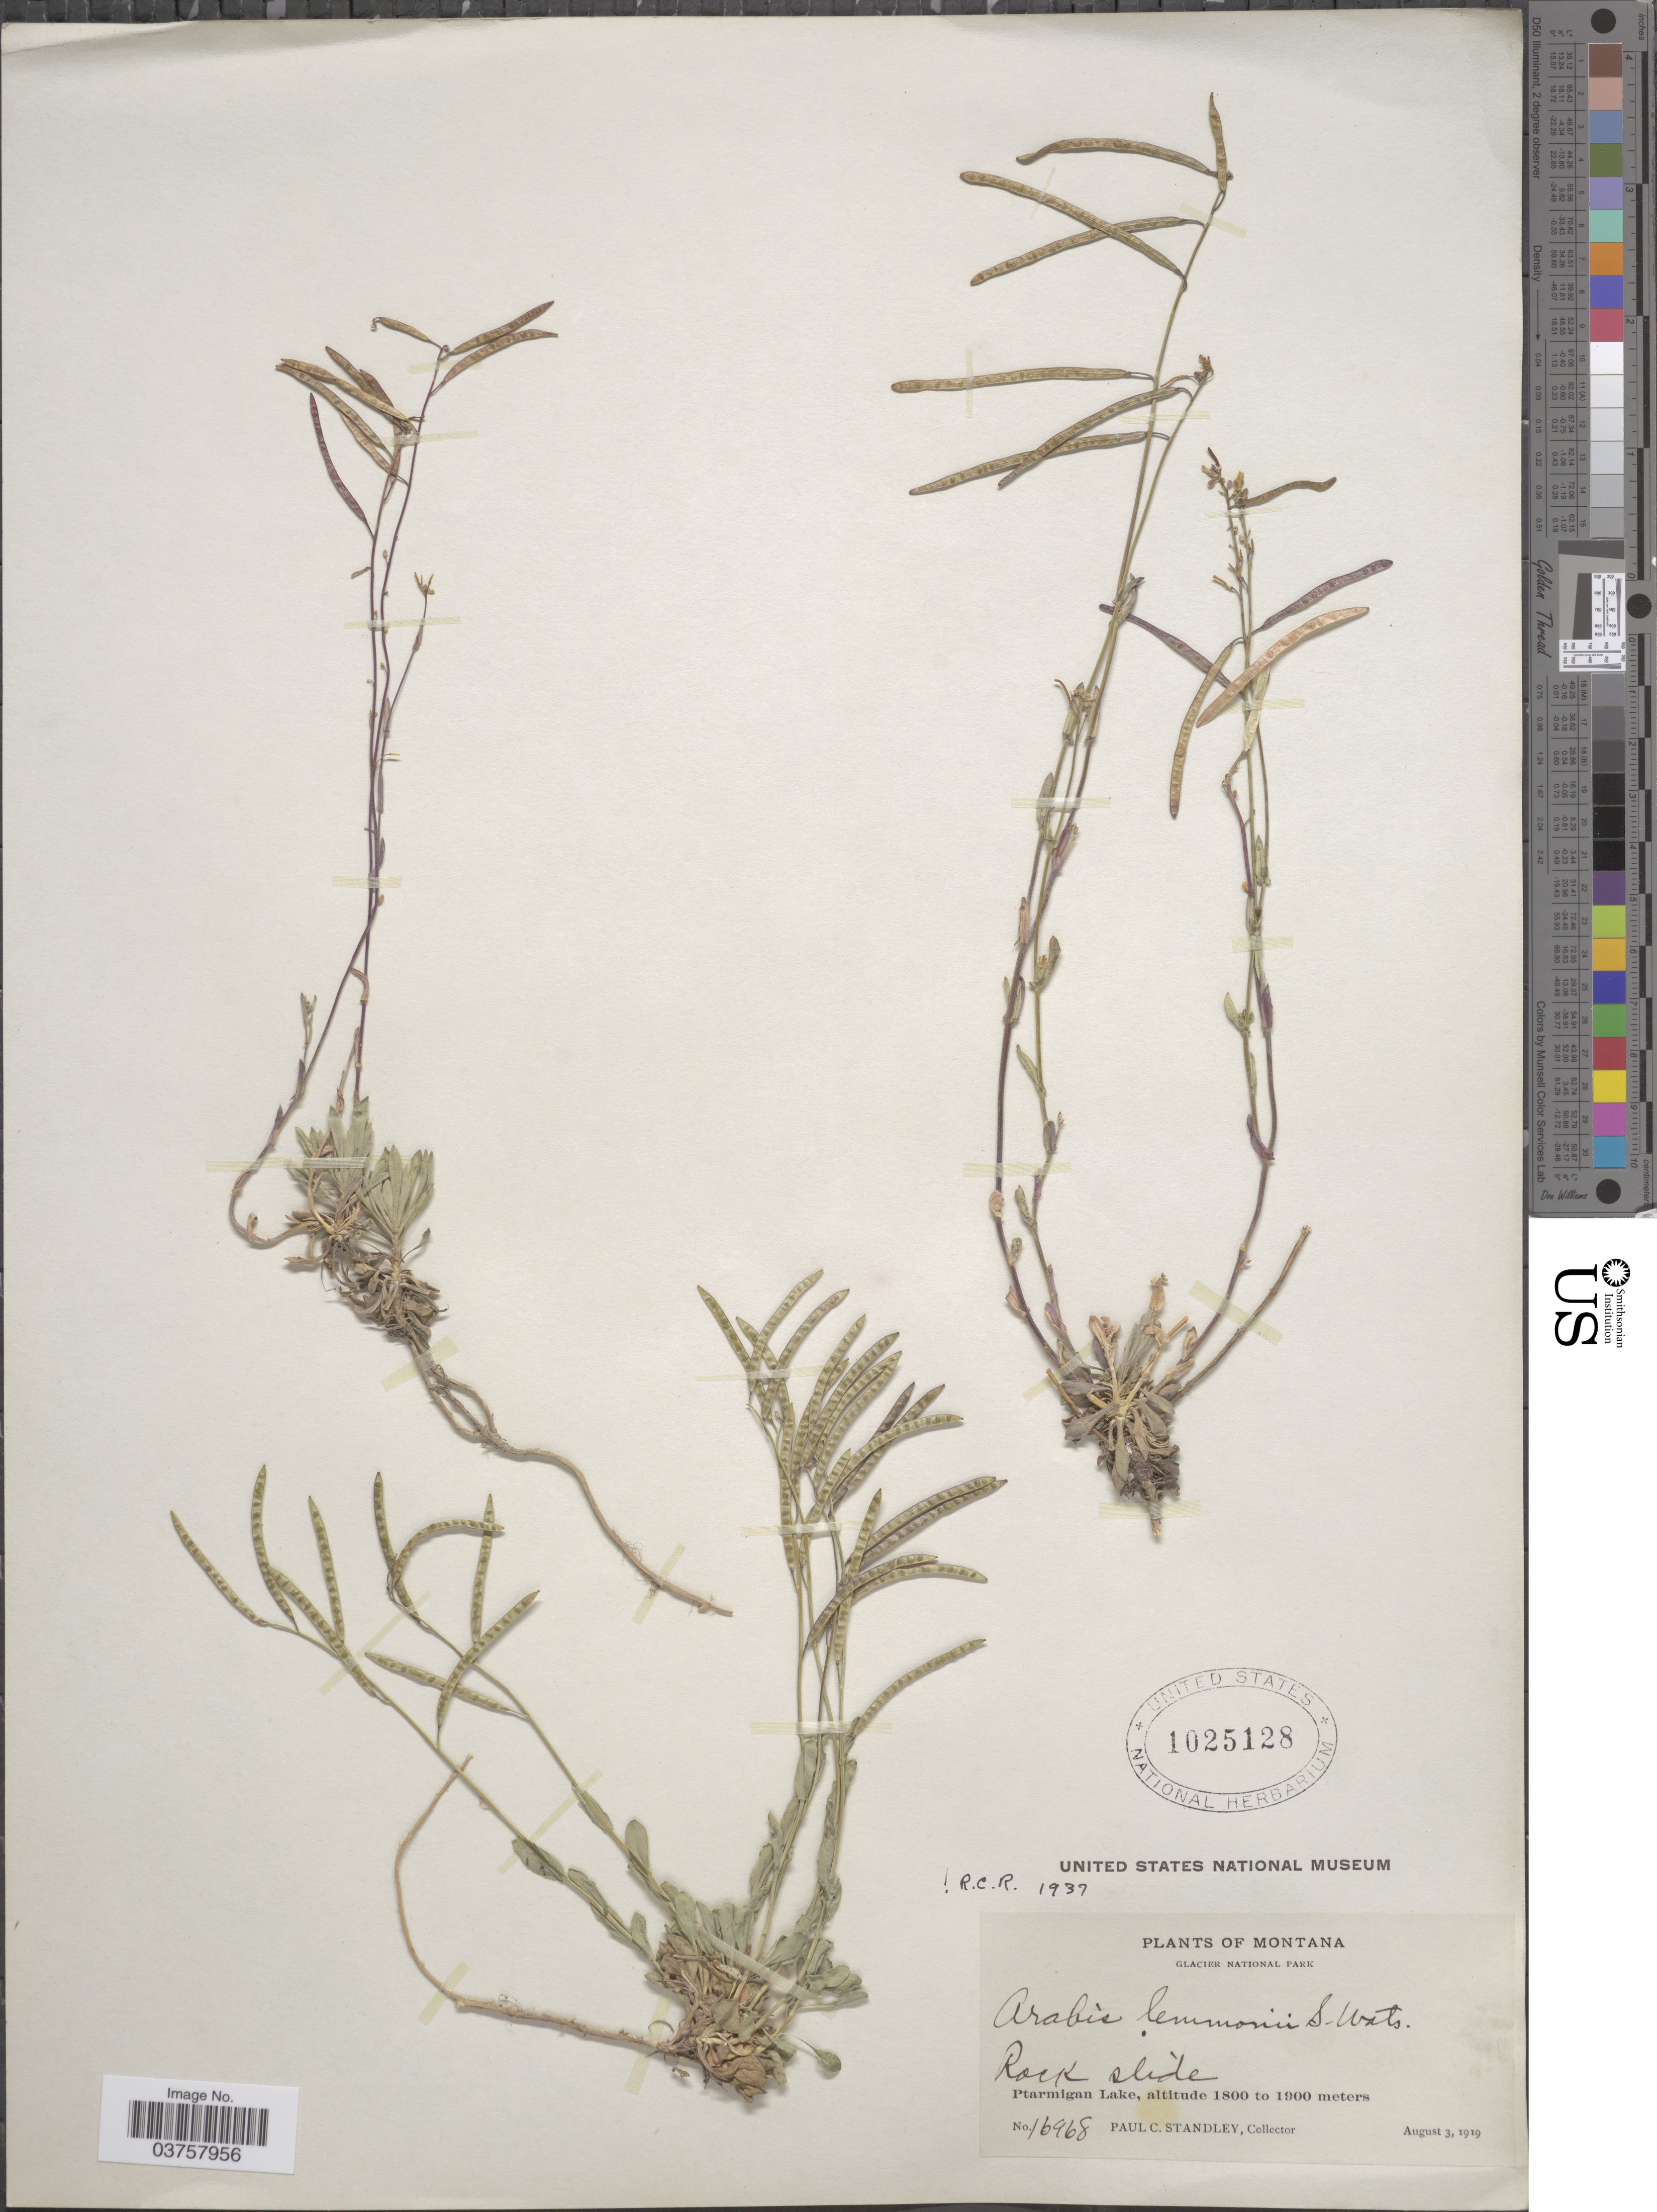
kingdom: Plantae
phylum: Tracheophyta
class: Magnoliopsida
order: Brassicales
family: Brassicaceae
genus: Arabis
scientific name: Arabis lemmonii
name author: S. Watson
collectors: P. C. Standley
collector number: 16968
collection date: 1919-08-03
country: United States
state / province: Montana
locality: Glacier National Park. Rock slide. Ptarmigan Lake.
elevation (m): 1800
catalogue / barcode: US 1025128